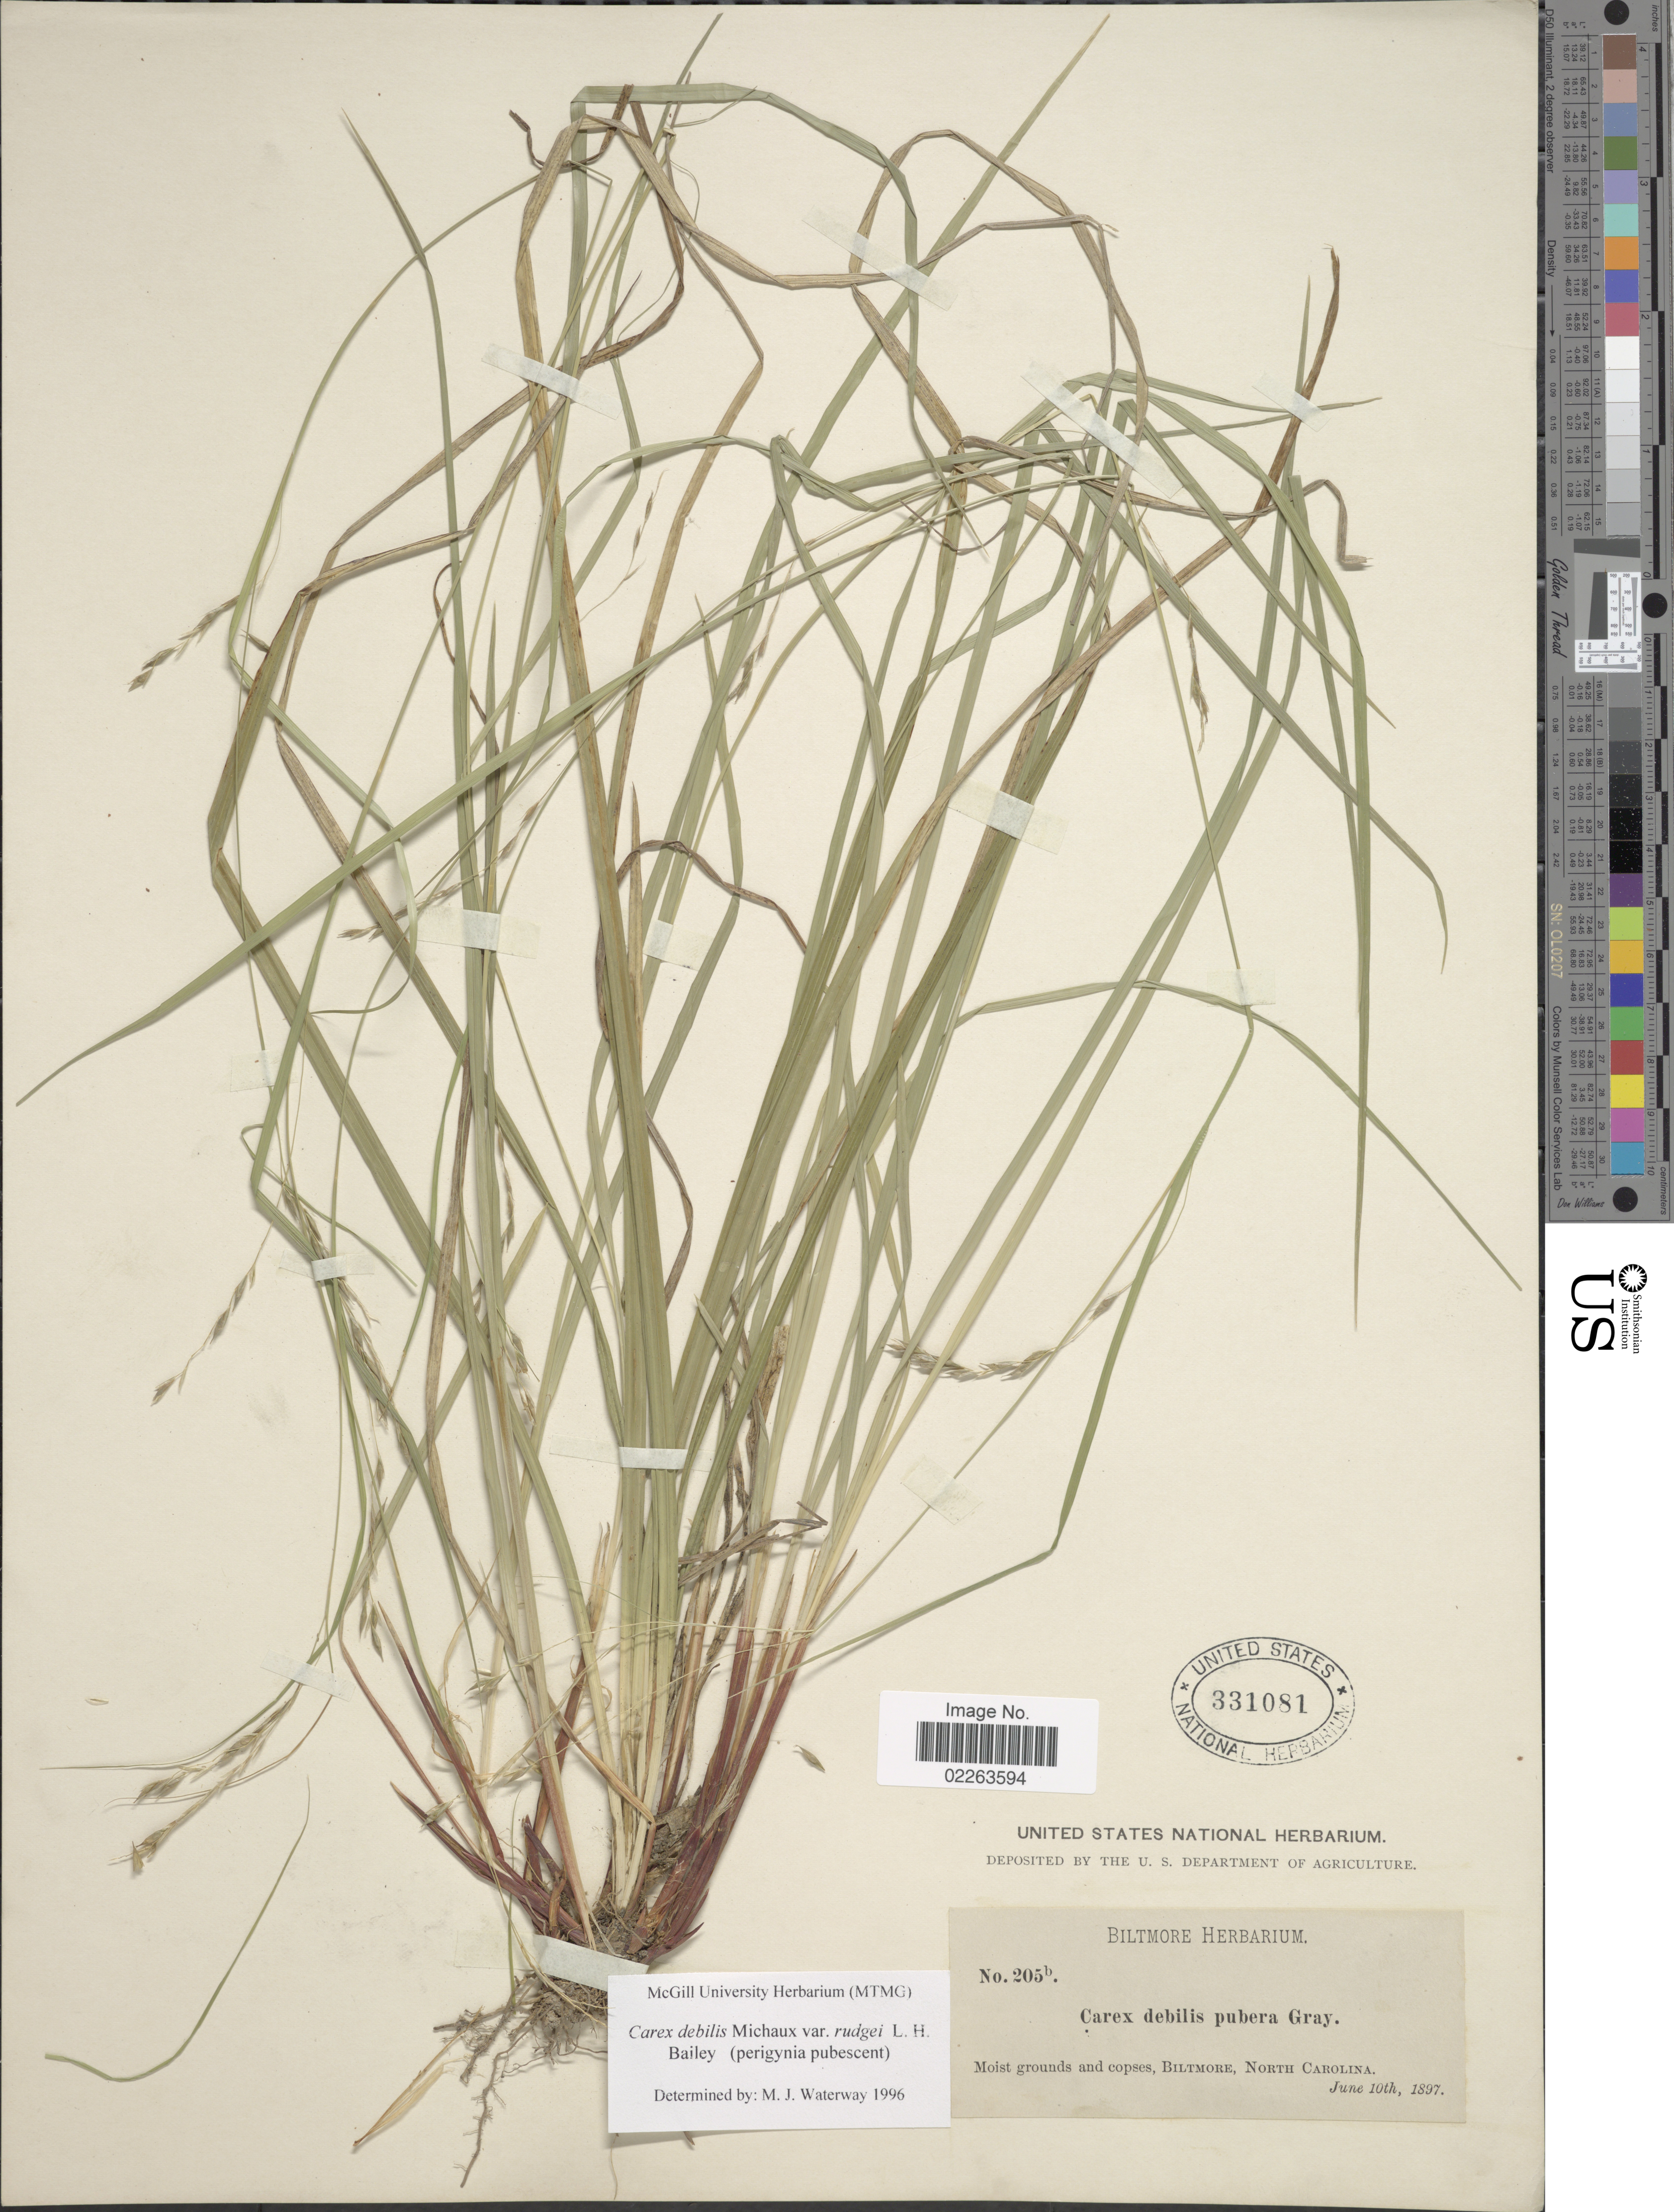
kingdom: Plantae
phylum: Tracheophyta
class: Liliopsida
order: Poales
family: Cyperaceae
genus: Carex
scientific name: Carex flexuosa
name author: Muhl. ex Willd.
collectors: ex herb. Biltmore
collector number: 205b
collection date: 1897-06-10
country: United States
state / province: North Carolina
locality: Moist grounds and copses, Biltmore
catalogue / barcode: US 331081